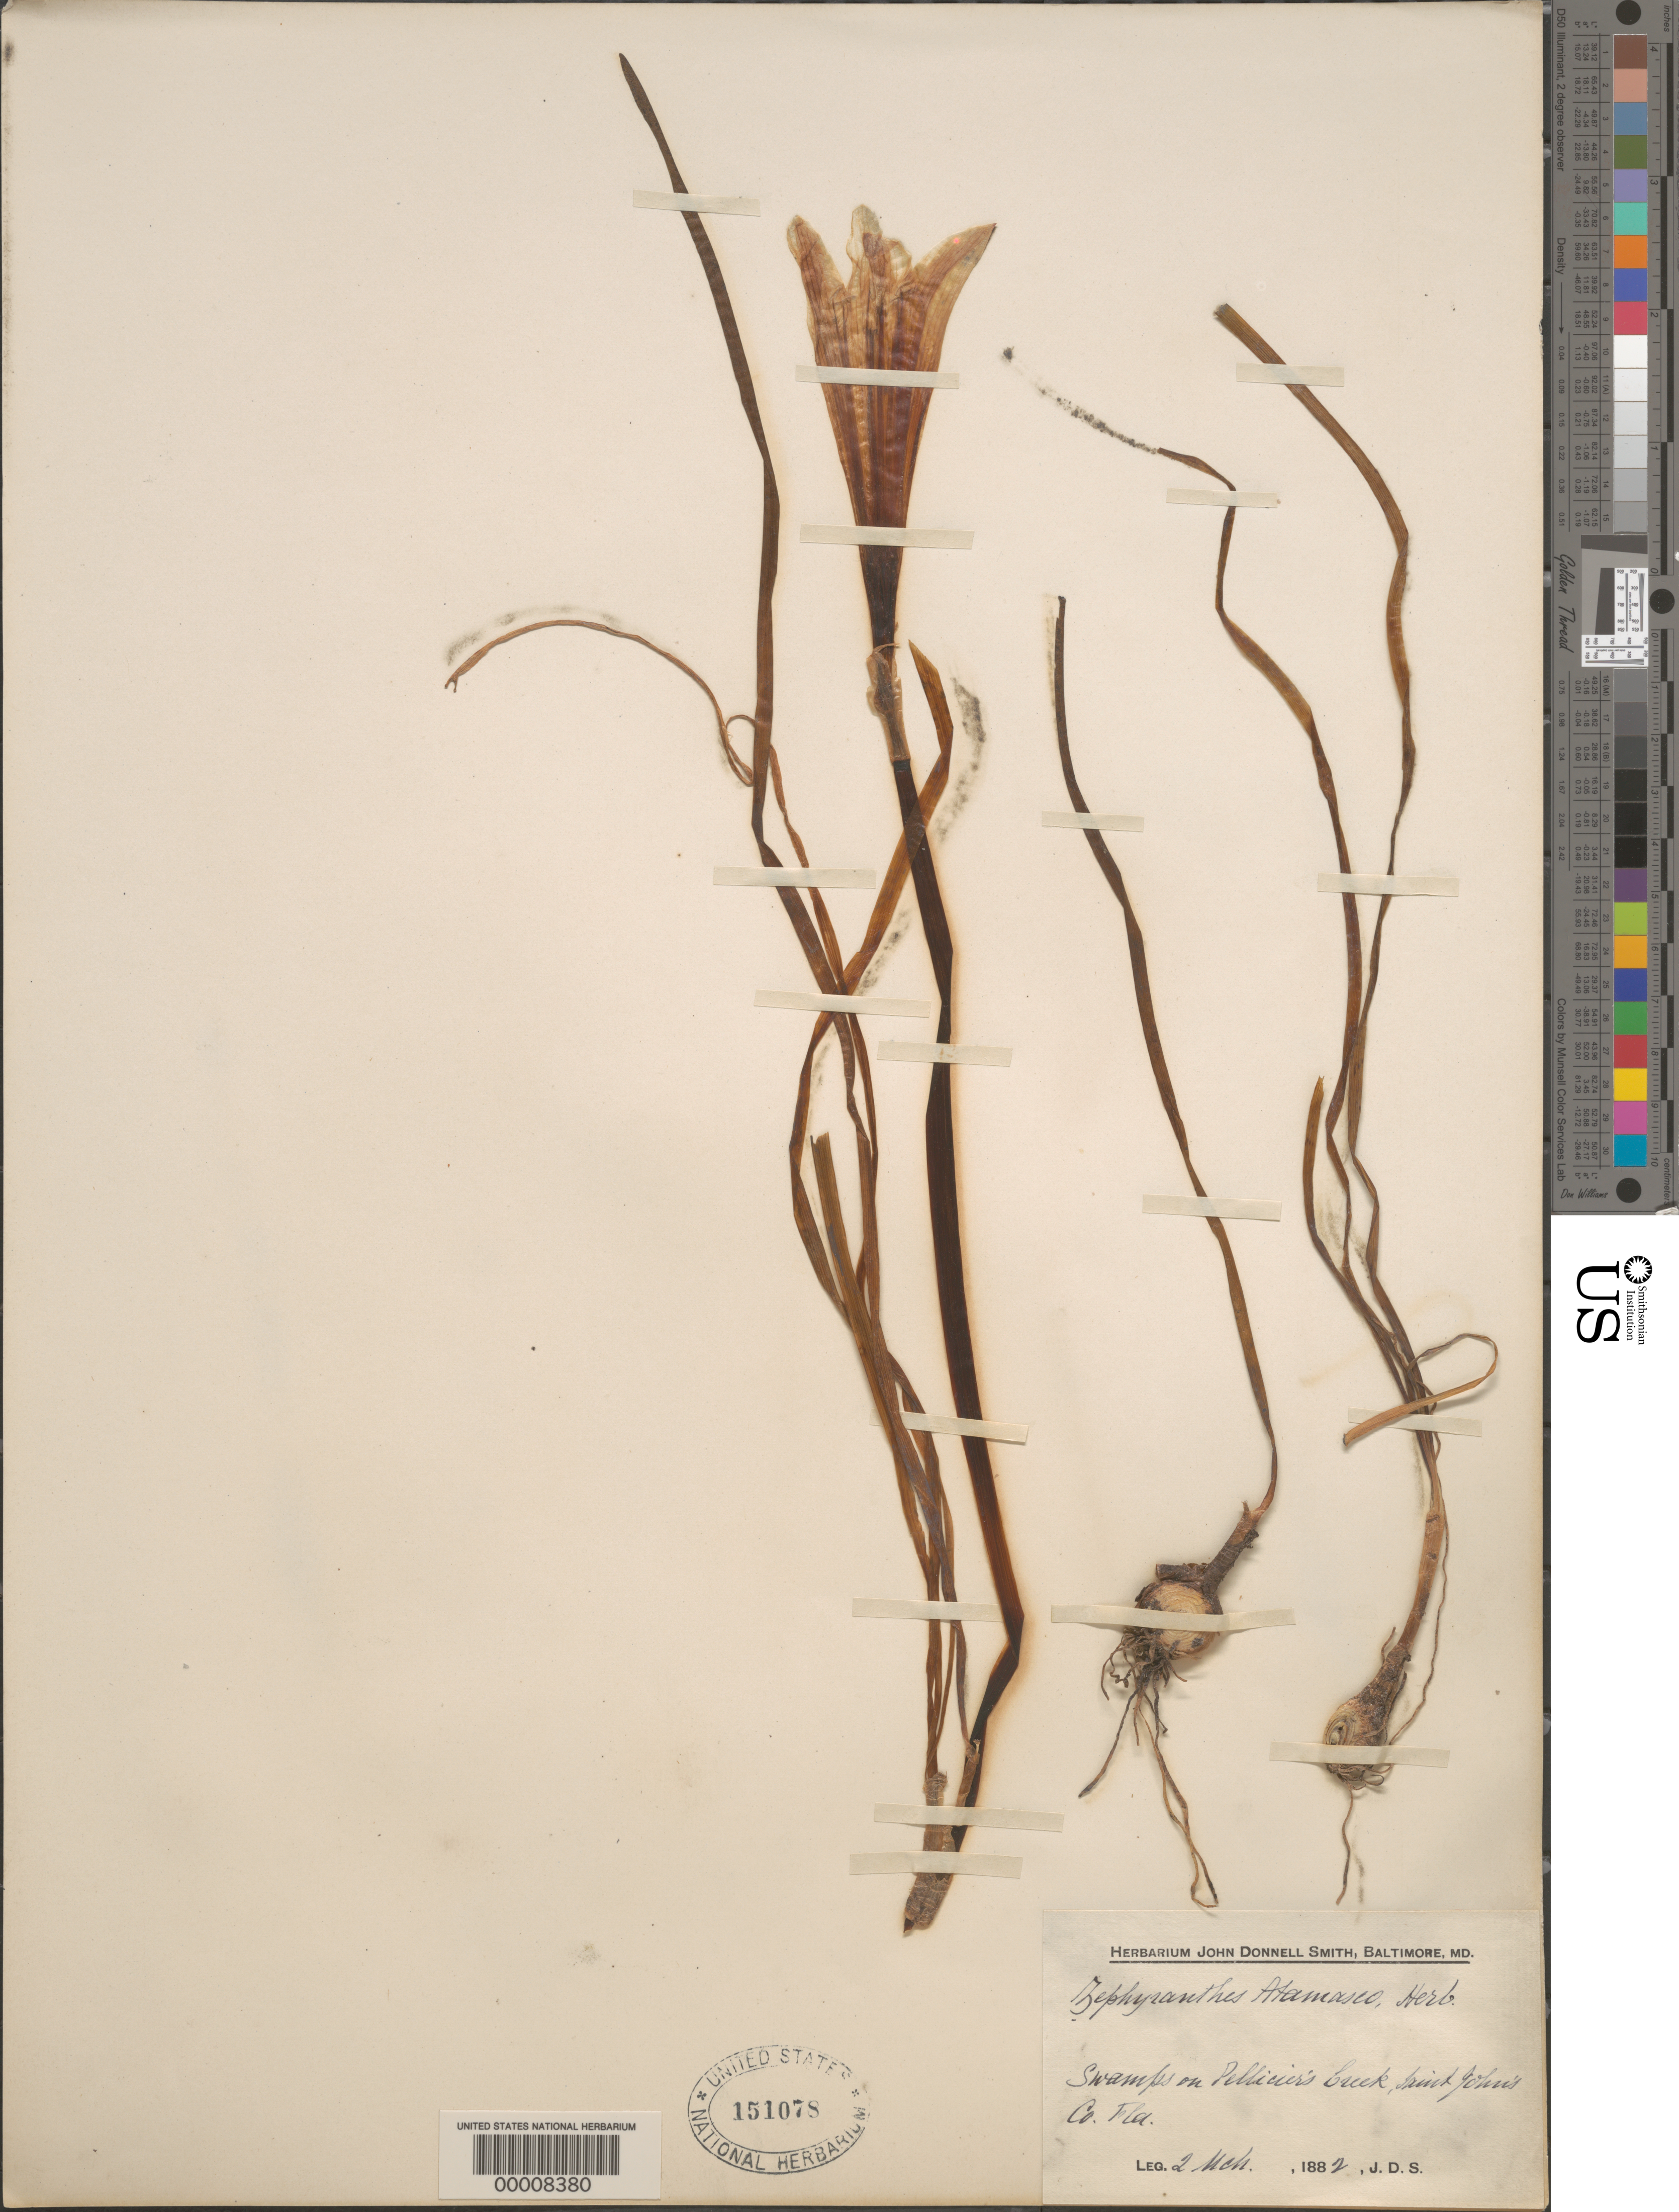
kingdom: Plantae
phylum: Tracheophyta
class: Liliopsida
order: Asparagales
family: Amaryllidaceae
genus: Zephyranthes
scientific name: Zephyranthes atamasco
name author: (L.) Herb.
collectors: J. Donnell Smith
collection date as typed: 02 Mar 1882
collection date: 1882-03-02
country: United States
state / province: Florida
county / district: Saint Johns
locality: Pellicier's creek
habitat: Swamp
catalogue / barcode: US 151078